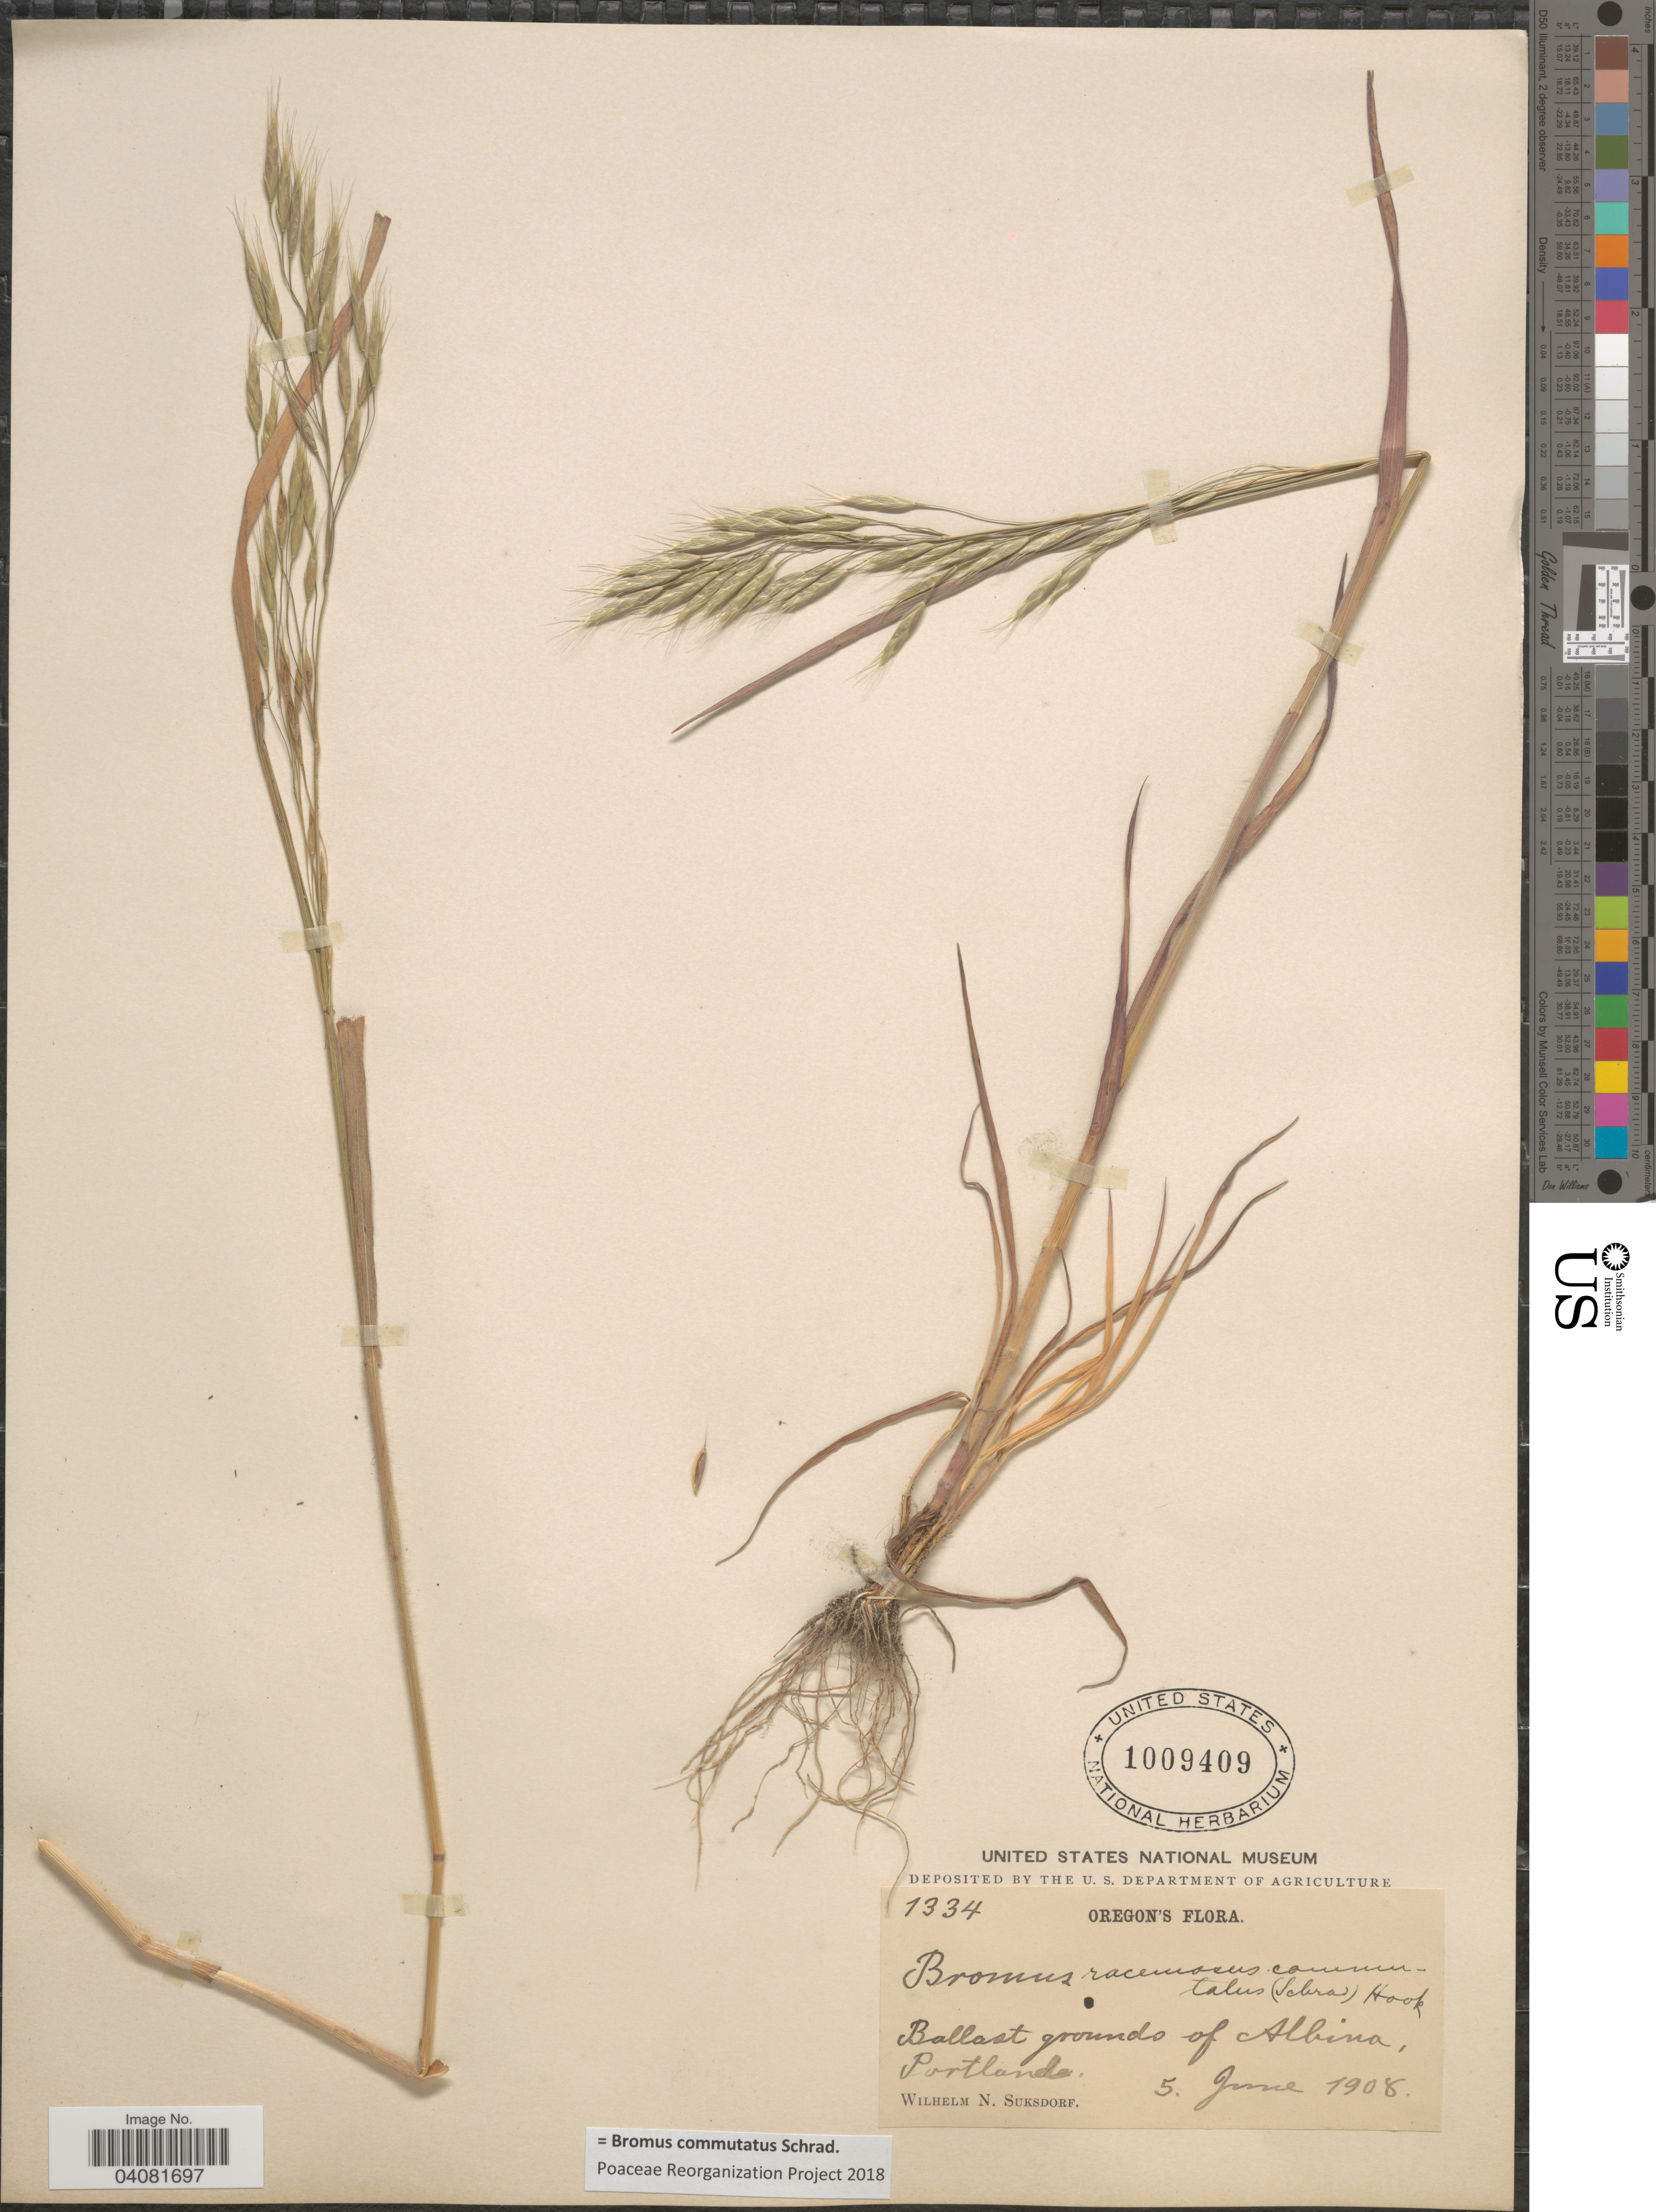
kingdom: Plantae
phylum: Tracheophyta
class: Liliopsida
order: Poales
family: Poaceae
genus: Bromus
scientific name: Bromus commutatus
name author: Schrad.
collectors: W. N. Suksdorf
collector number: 1334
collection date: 1908-06-05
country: United States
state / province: Oregon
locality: Ballast grounds of Albina, Portland.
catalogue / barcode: US 1009409